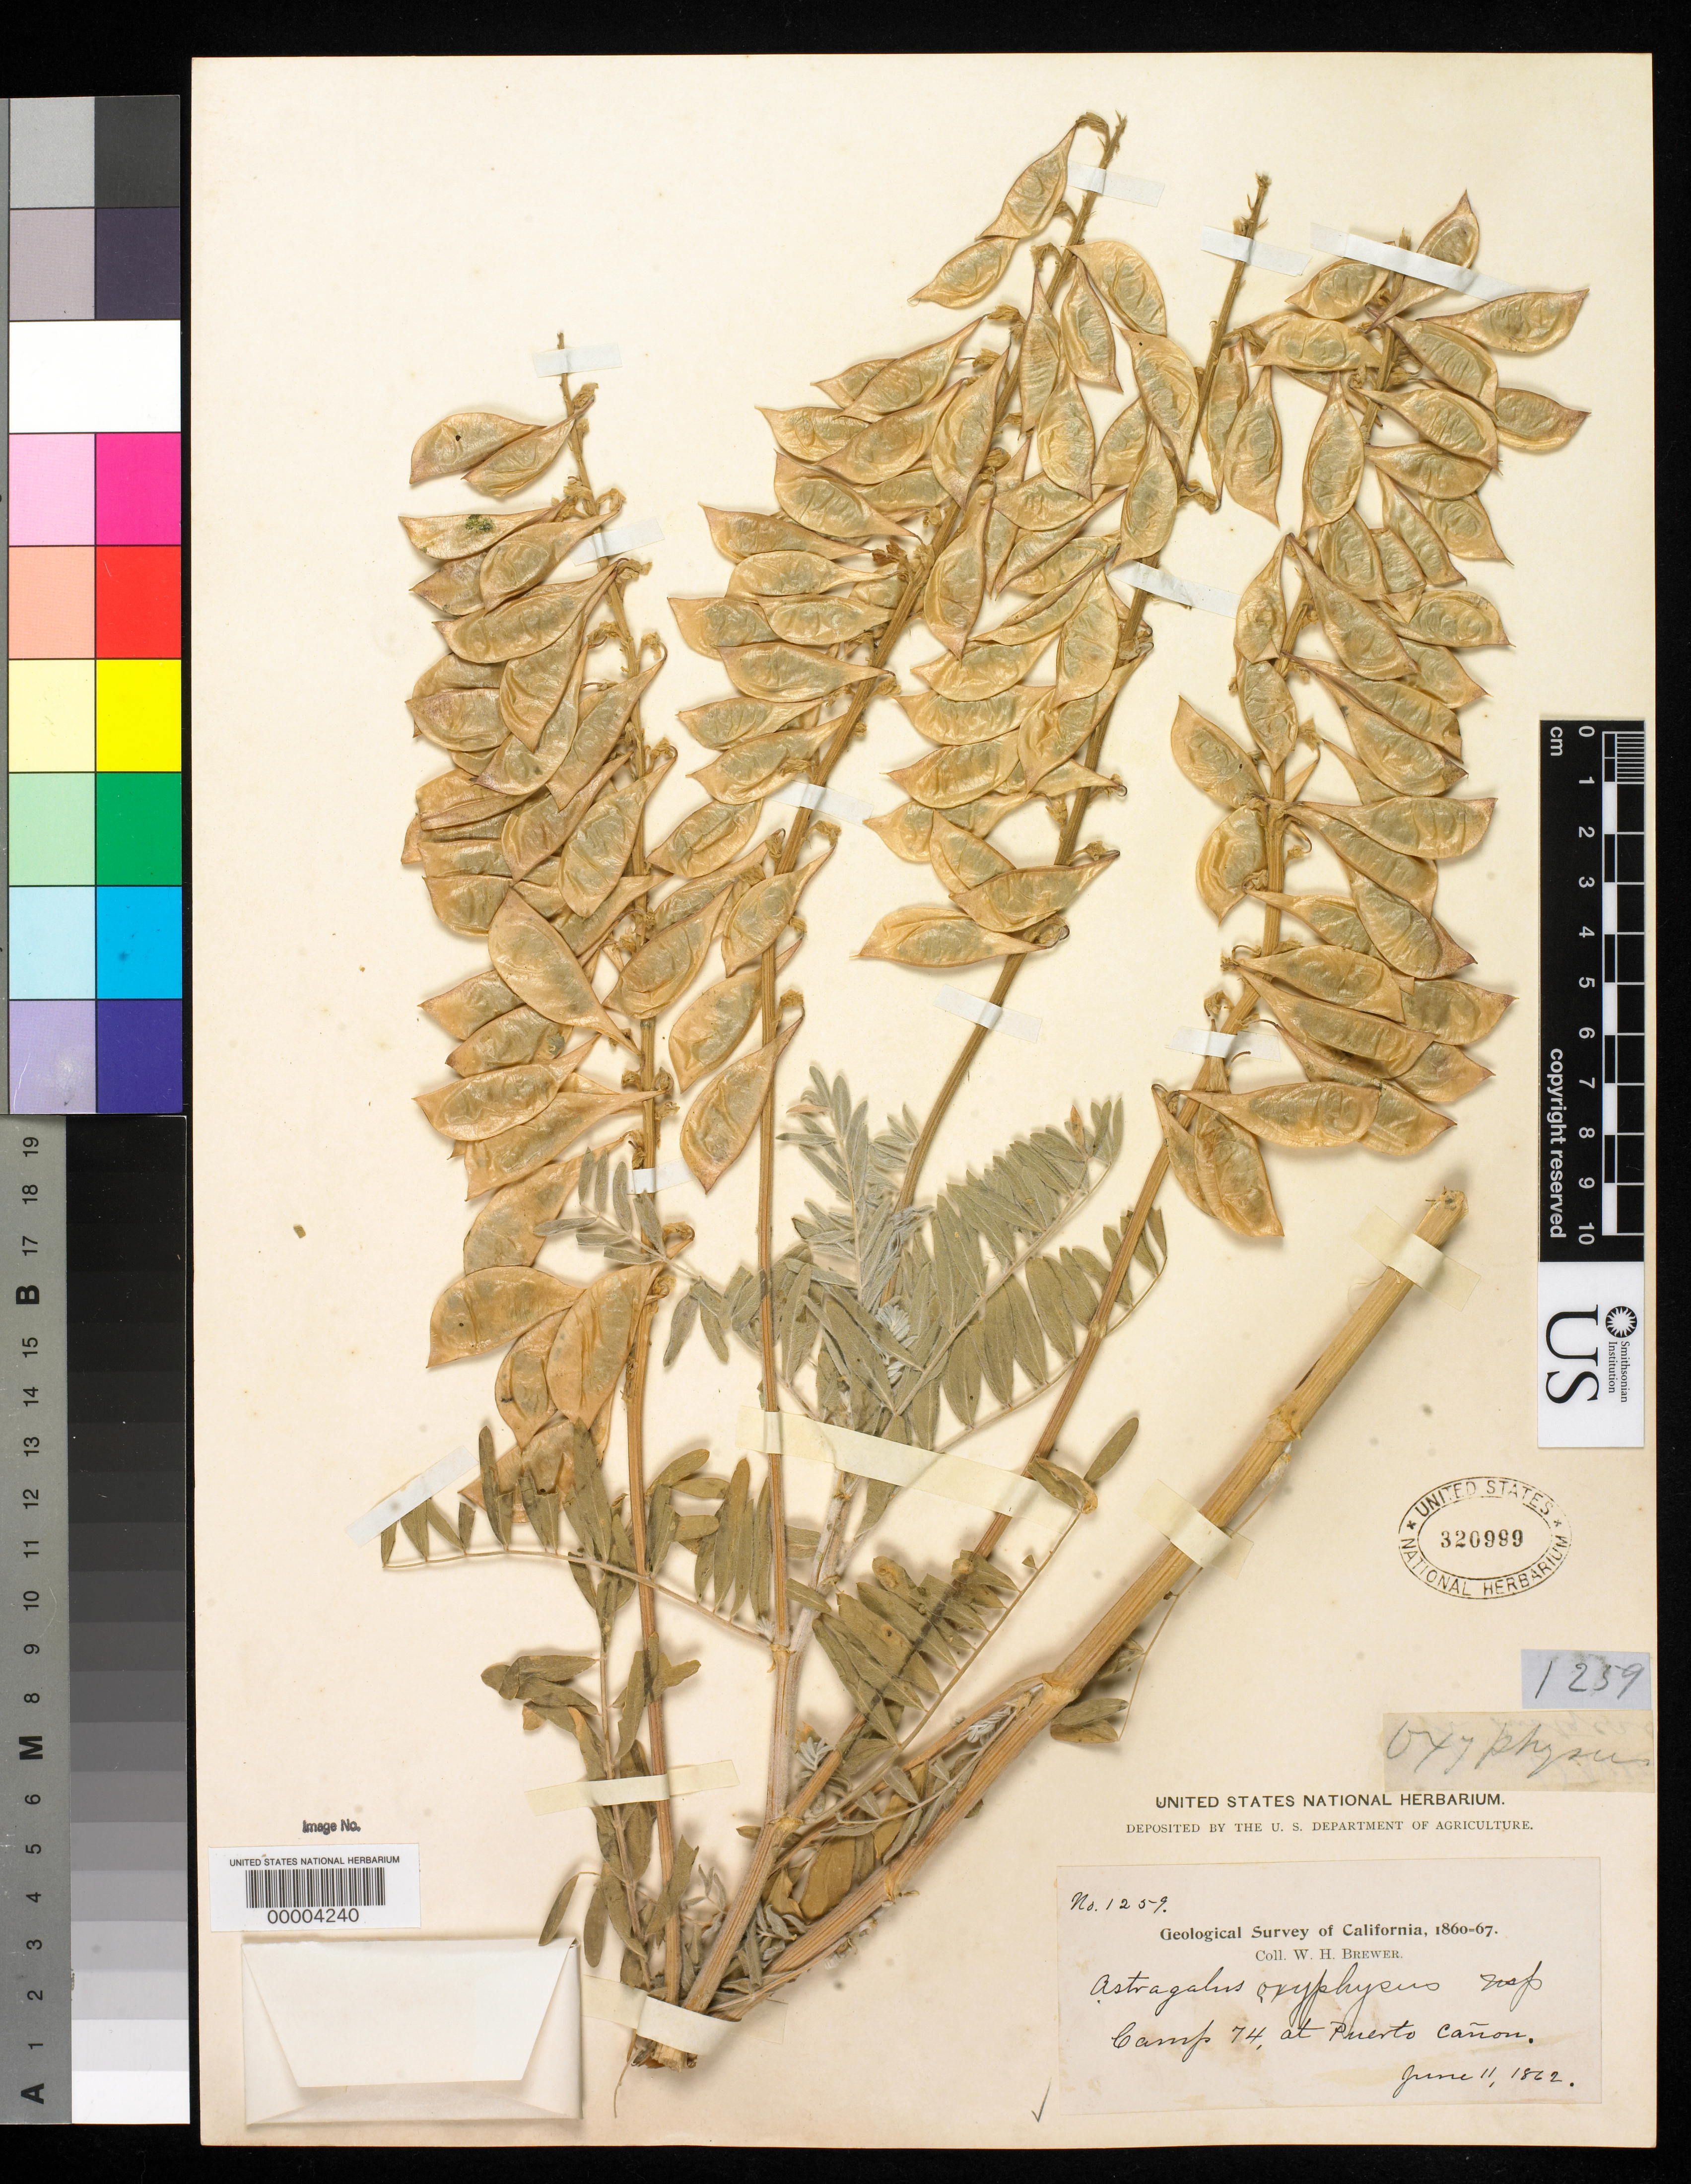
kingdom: Plantae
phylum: Tracheophyta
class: Magnoliopsida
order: Fabales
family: Fabaceae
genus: Astragalus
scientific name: Astragalus oxyphysus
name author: A. Gray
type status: Isotype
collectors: W. H. Brewer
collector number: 1259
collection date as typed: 11 Jun 1862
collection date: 1862-06-11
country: United States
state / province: California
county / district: Contra Costa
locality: Monte Diablo Range, near Arroyo Puerto.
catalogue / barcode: US 320999